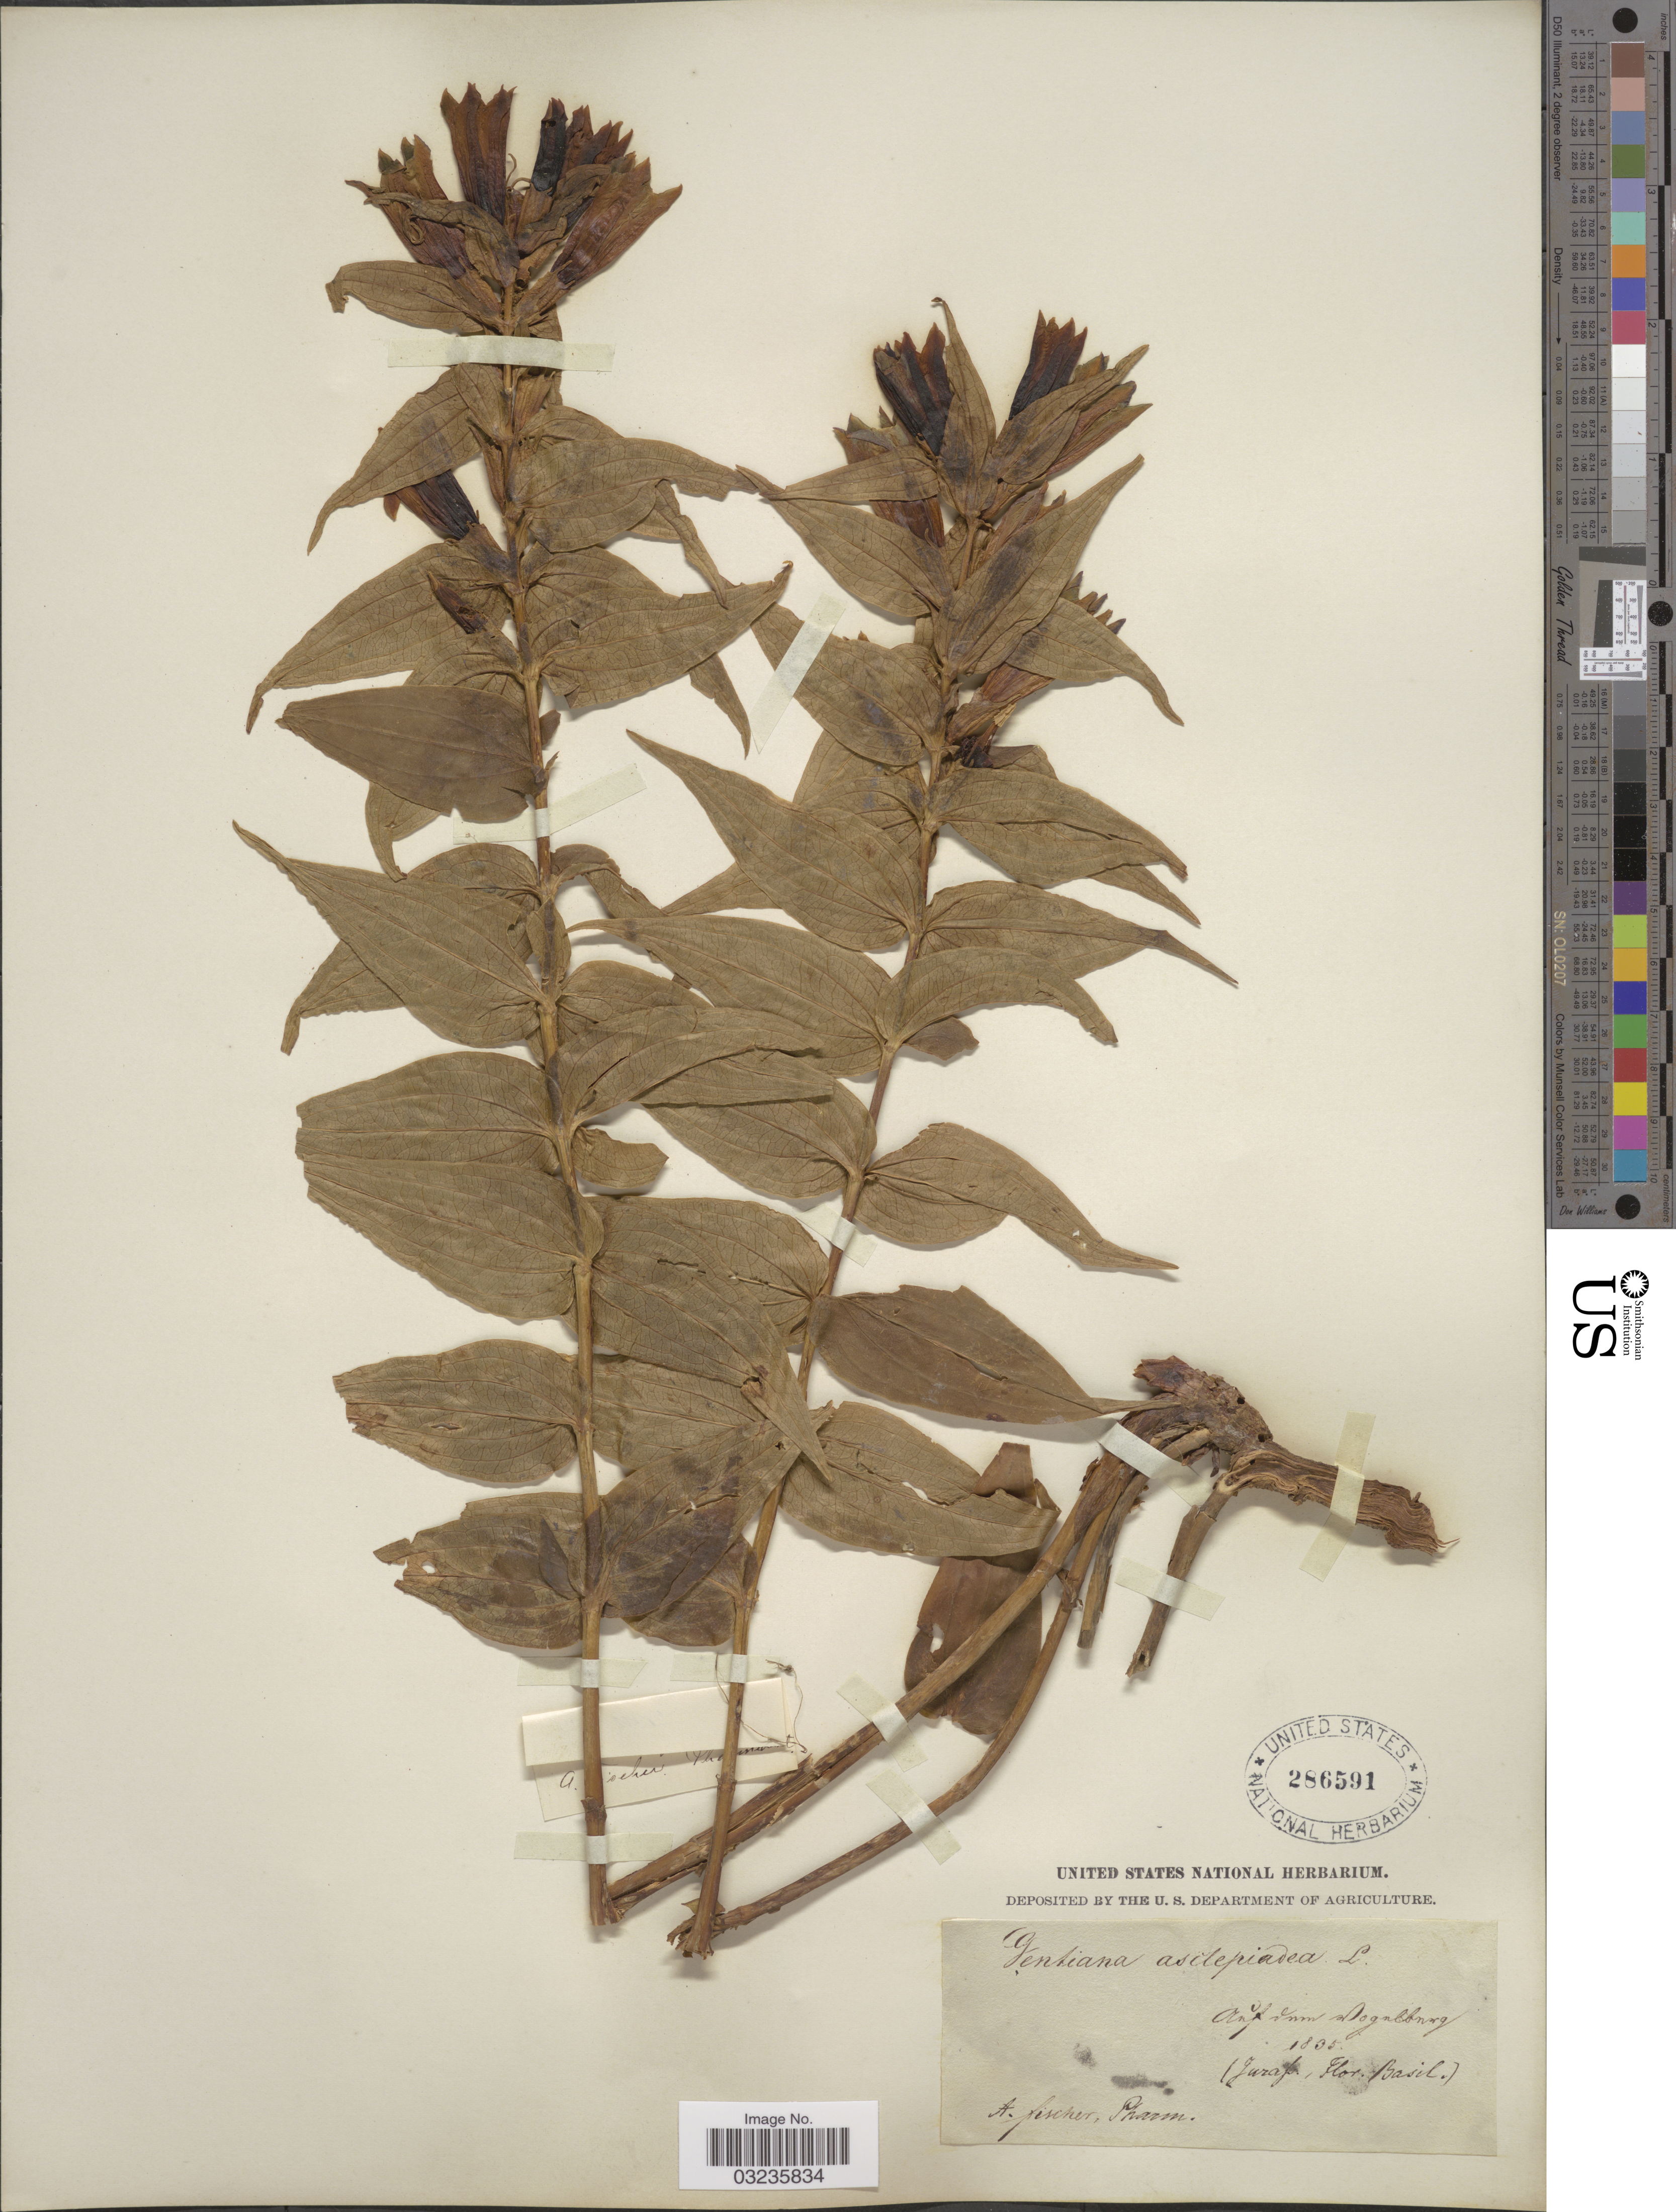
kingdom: Plantae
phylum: Tracheophyta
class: Magnoliopsida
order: Gentianales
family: Gentianaceae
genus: Gentiana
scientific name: Gentiana asclepiadea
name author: L.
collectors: A. F. Fischer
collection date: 1835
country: Switzerland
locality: Auf dorm Vogelberg (Jurass., Basil.)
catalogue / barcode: US 286591